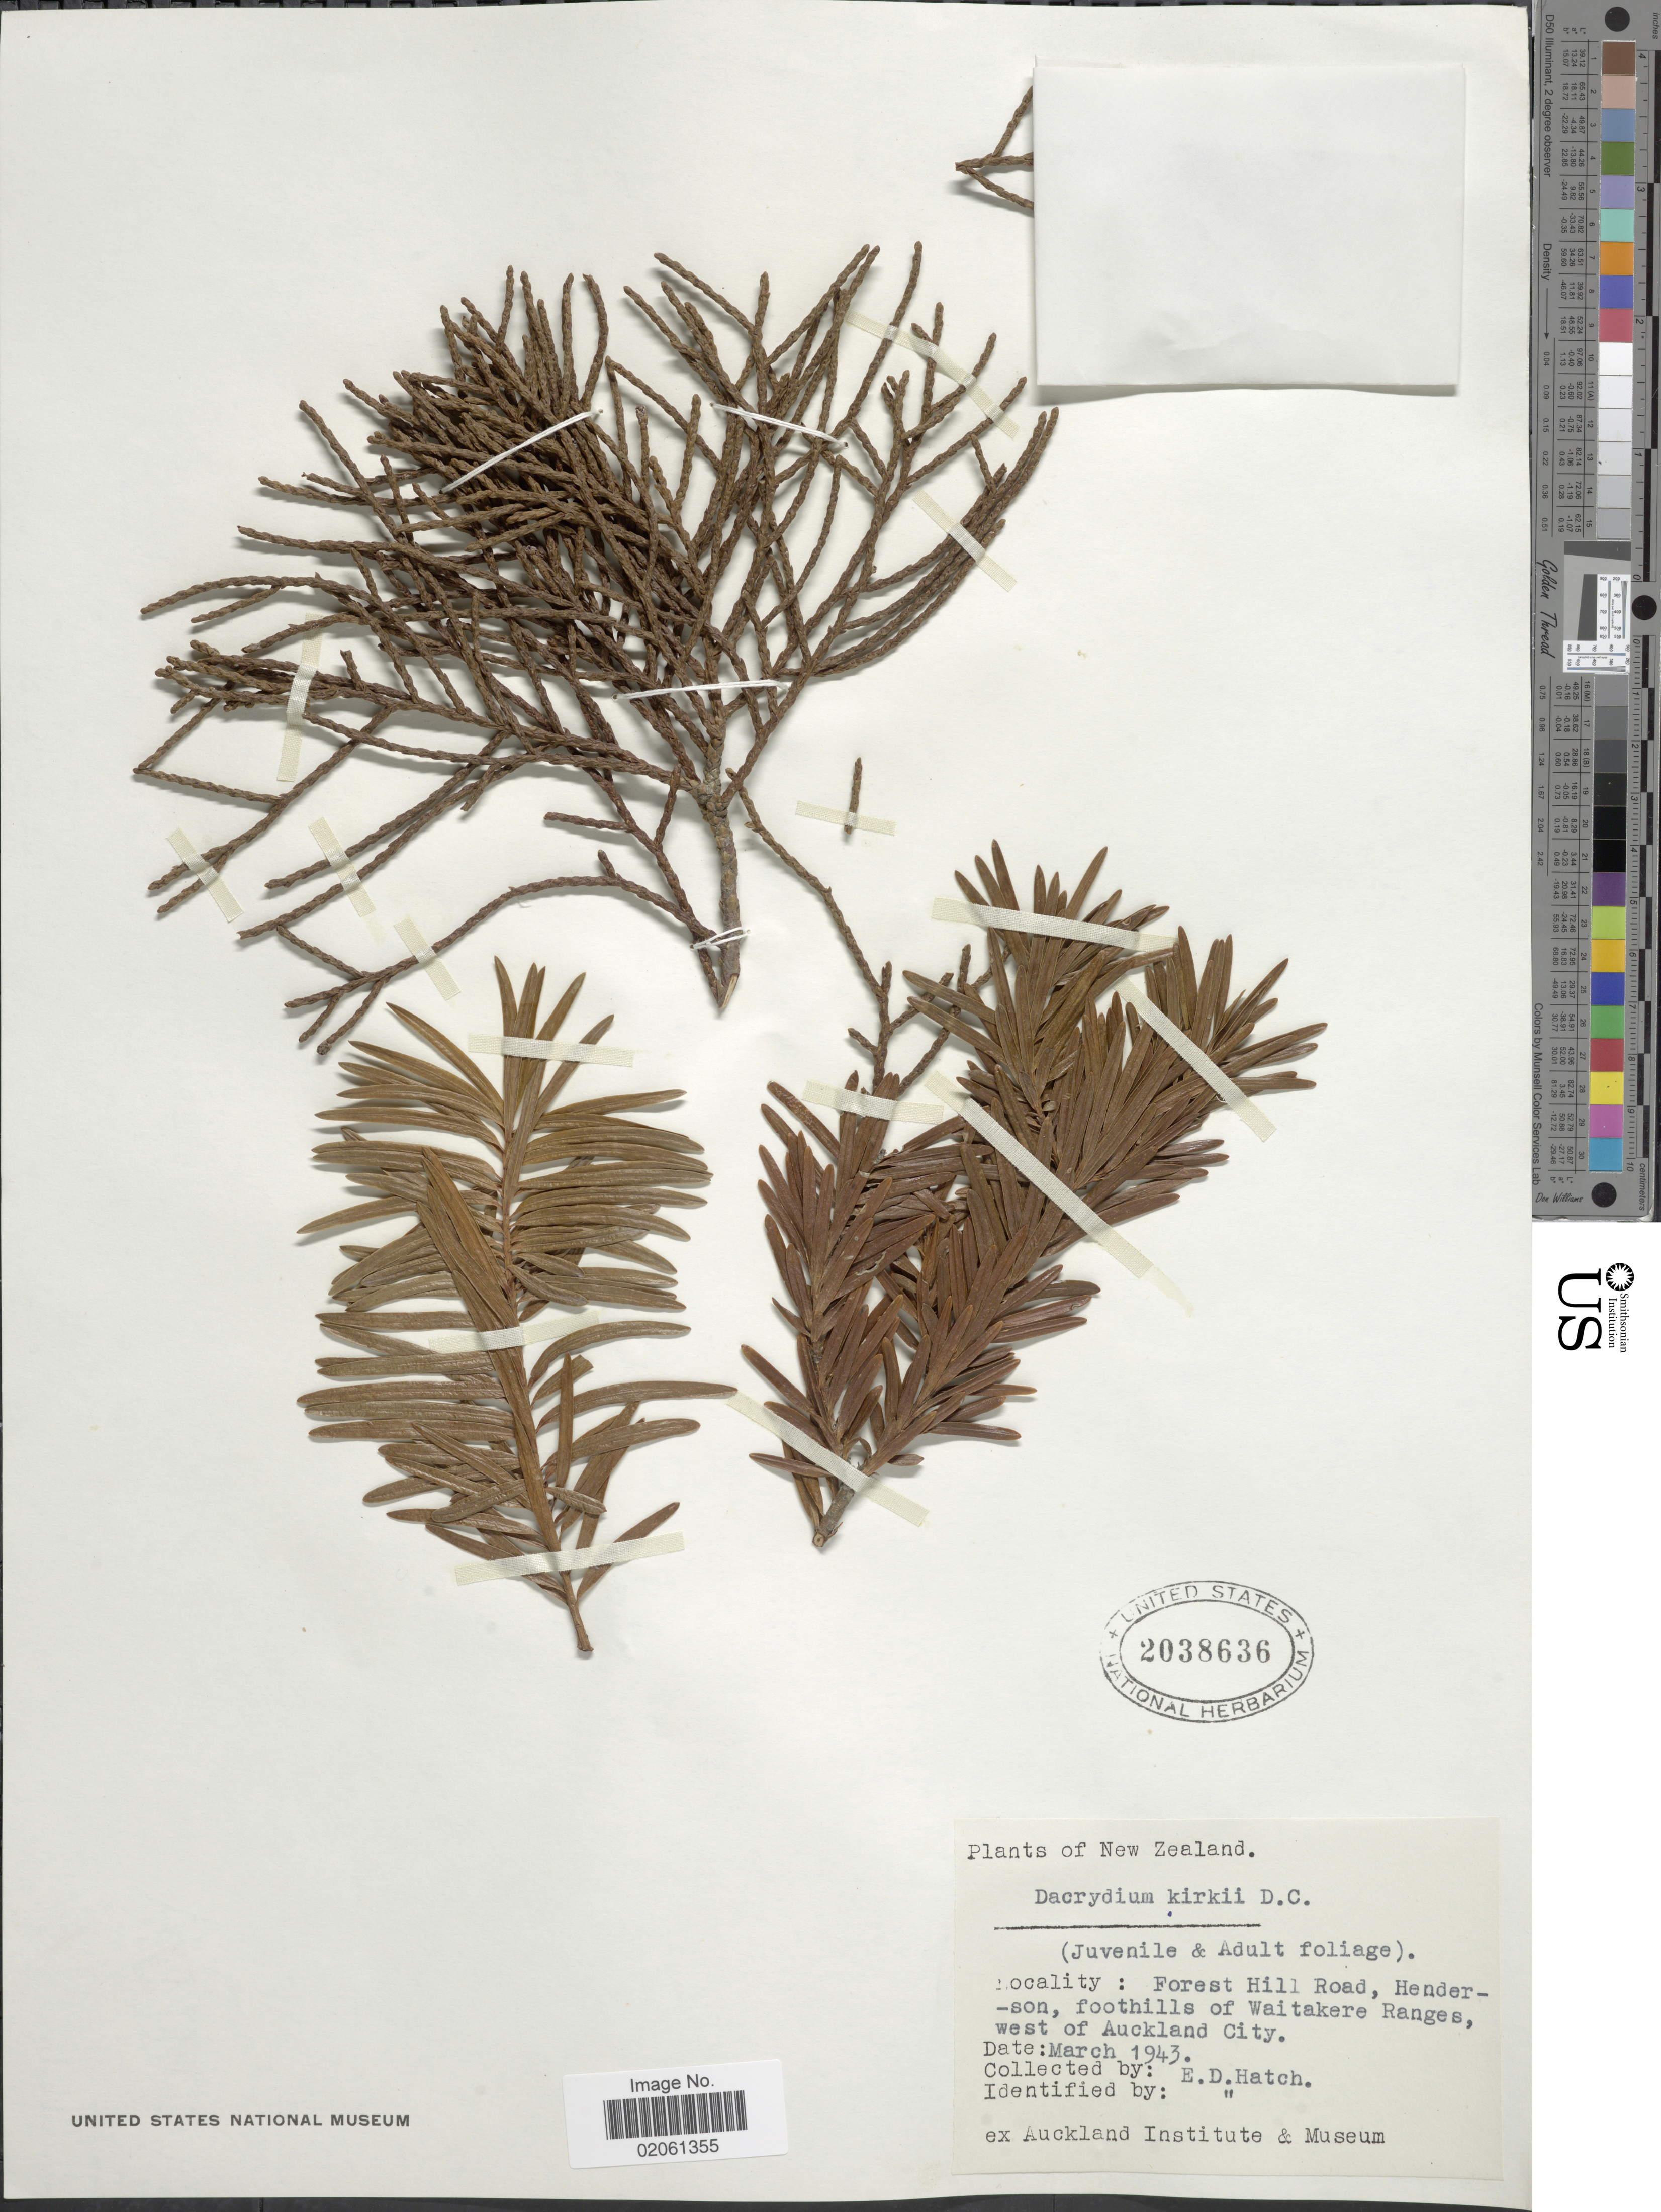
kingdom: Plantae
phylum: Tracheophyta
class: Pinopsida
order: Pinales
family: Podocarpaceae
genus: Dacrydium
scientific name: Dacrydium kirkii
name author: F. Muell. ex Parl.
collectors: E. Hatch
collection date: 1943-03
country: New Zealand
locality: Forest Hill Road, Henderson, foothills of Waitakere Ranges, west of Auckland City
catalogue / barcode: US 2038636